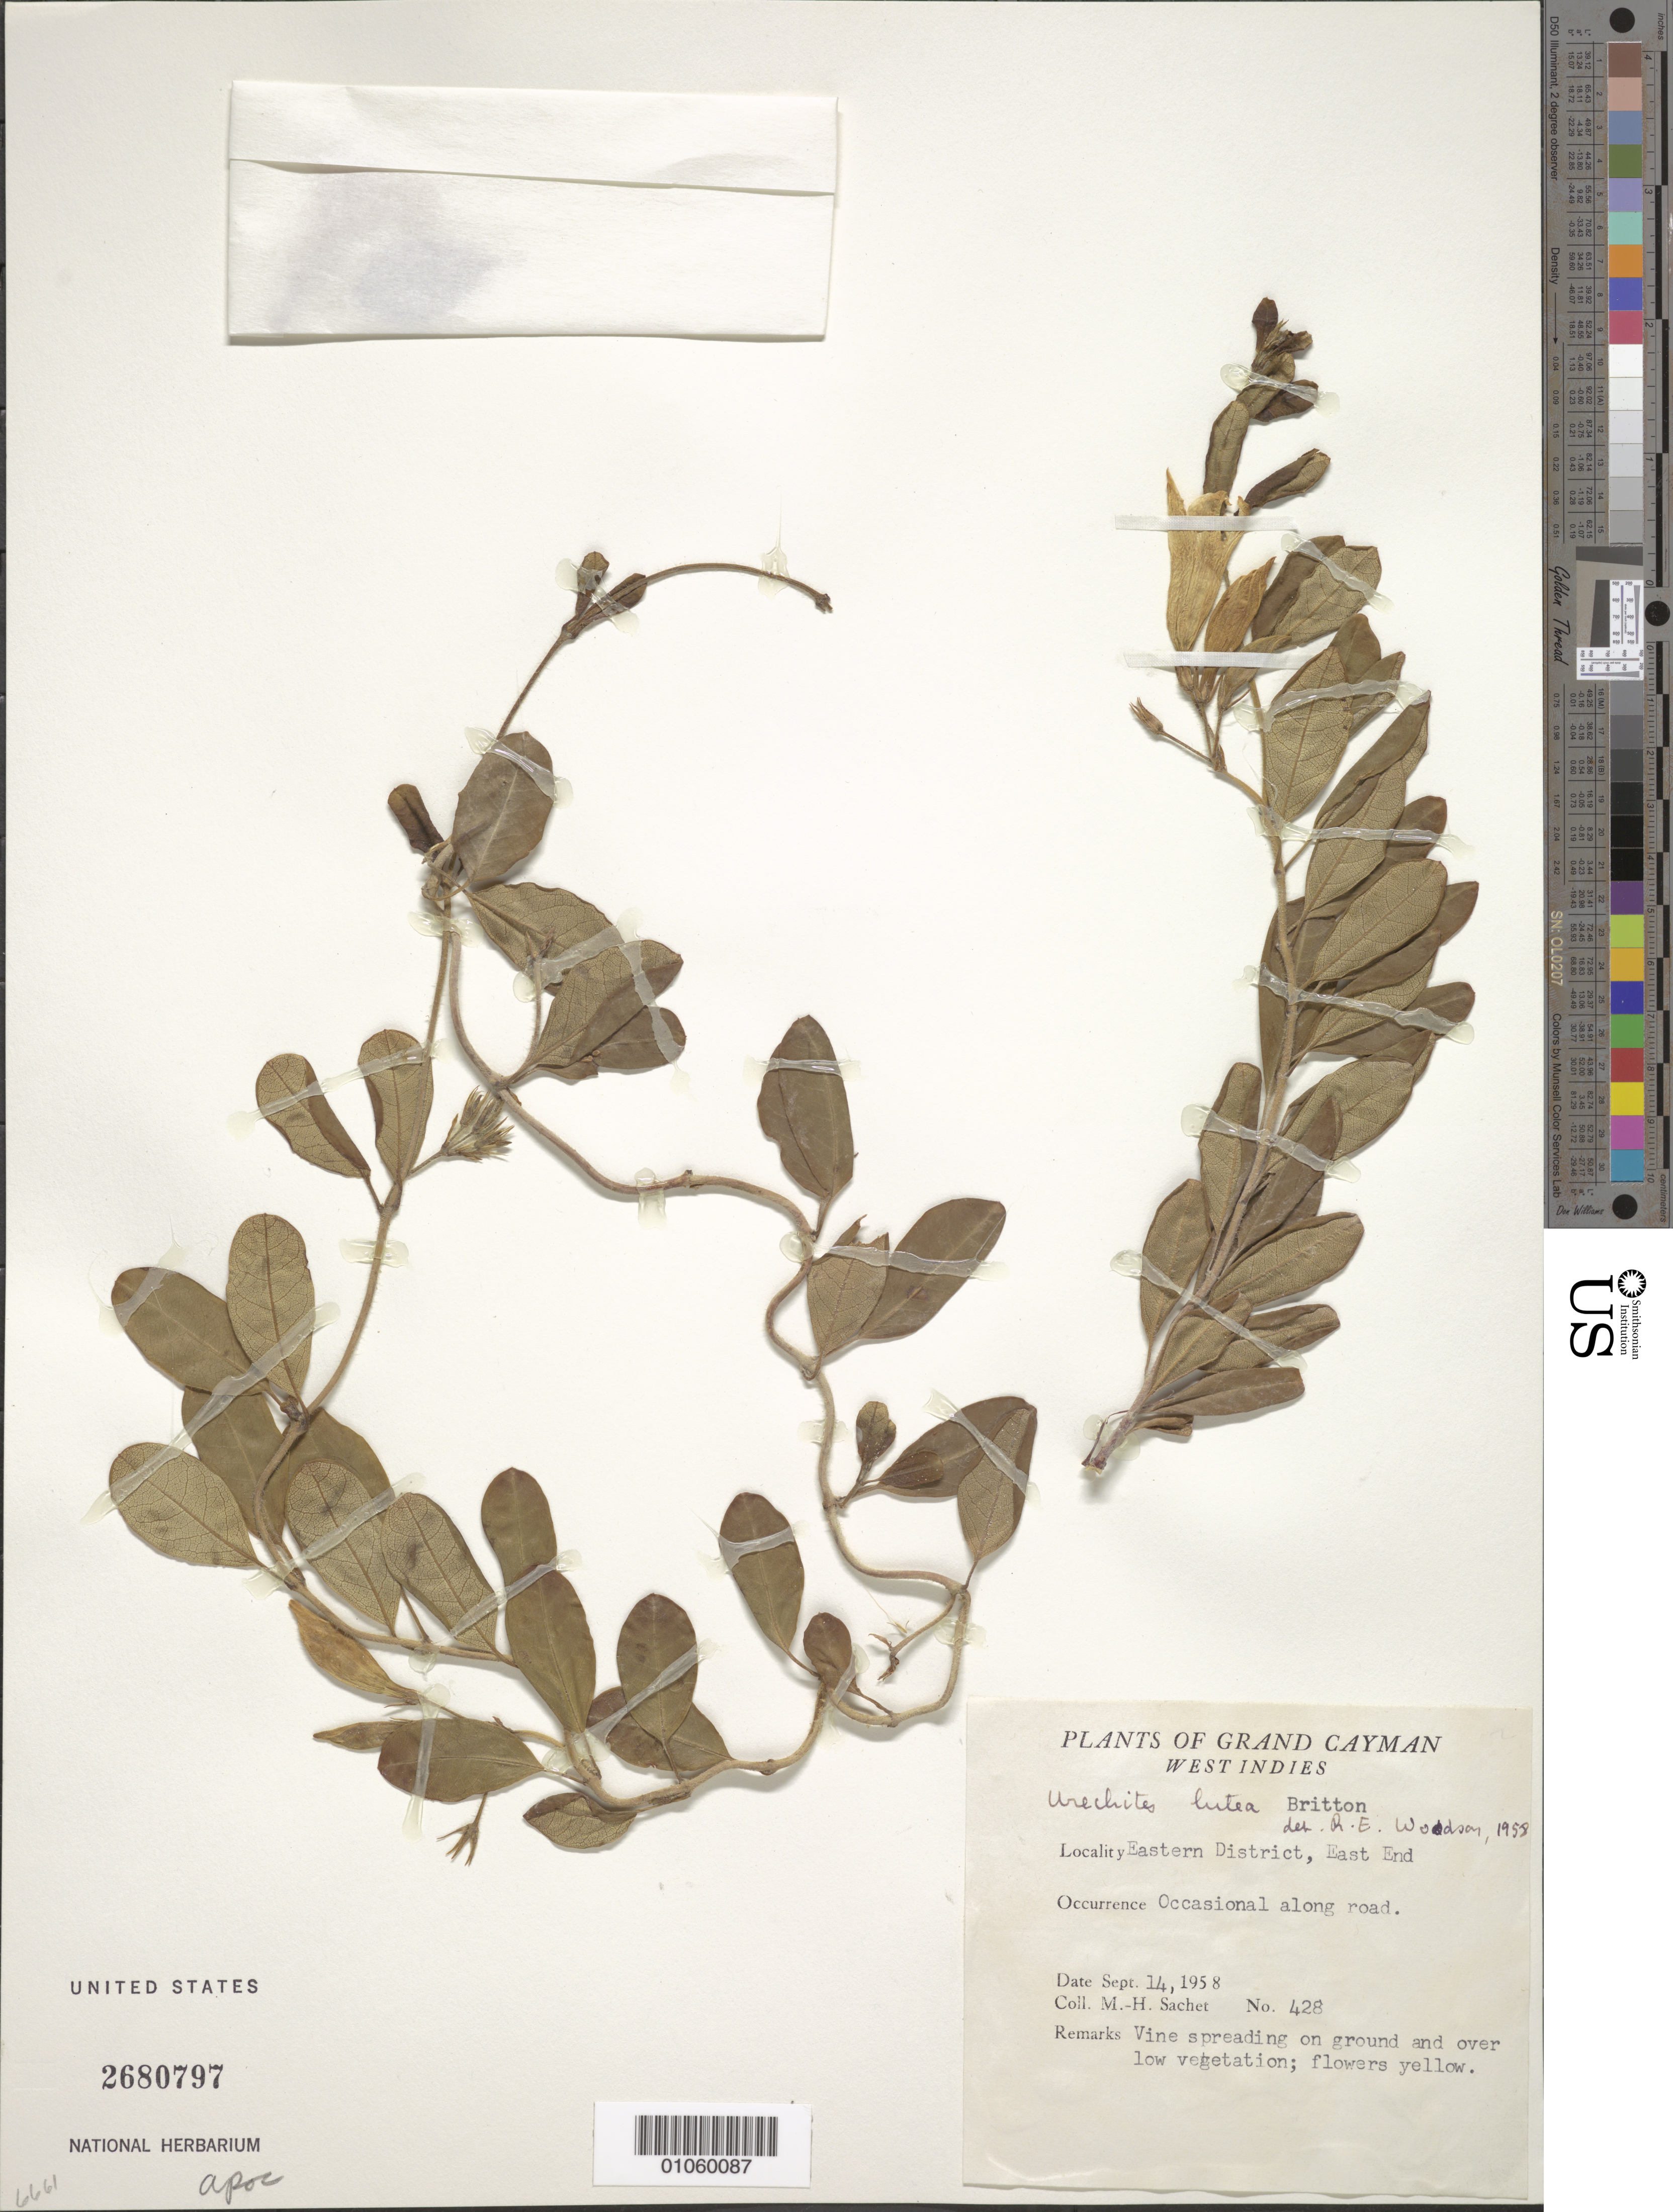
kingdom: Plantae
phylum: Tracheophyta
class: Magnoliopsida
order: Gentianales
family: Apocynaceae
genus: Urechites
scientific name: Urechites lutea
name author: (L.) Britton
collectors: M.-H. Sachet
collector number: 428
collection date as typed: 14 Sep 1958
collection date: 1958-09-14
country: Cayman Islands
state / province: Eastern Dist.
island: Grand Cayman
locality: Eastern District, East End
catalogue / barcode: US 2680797